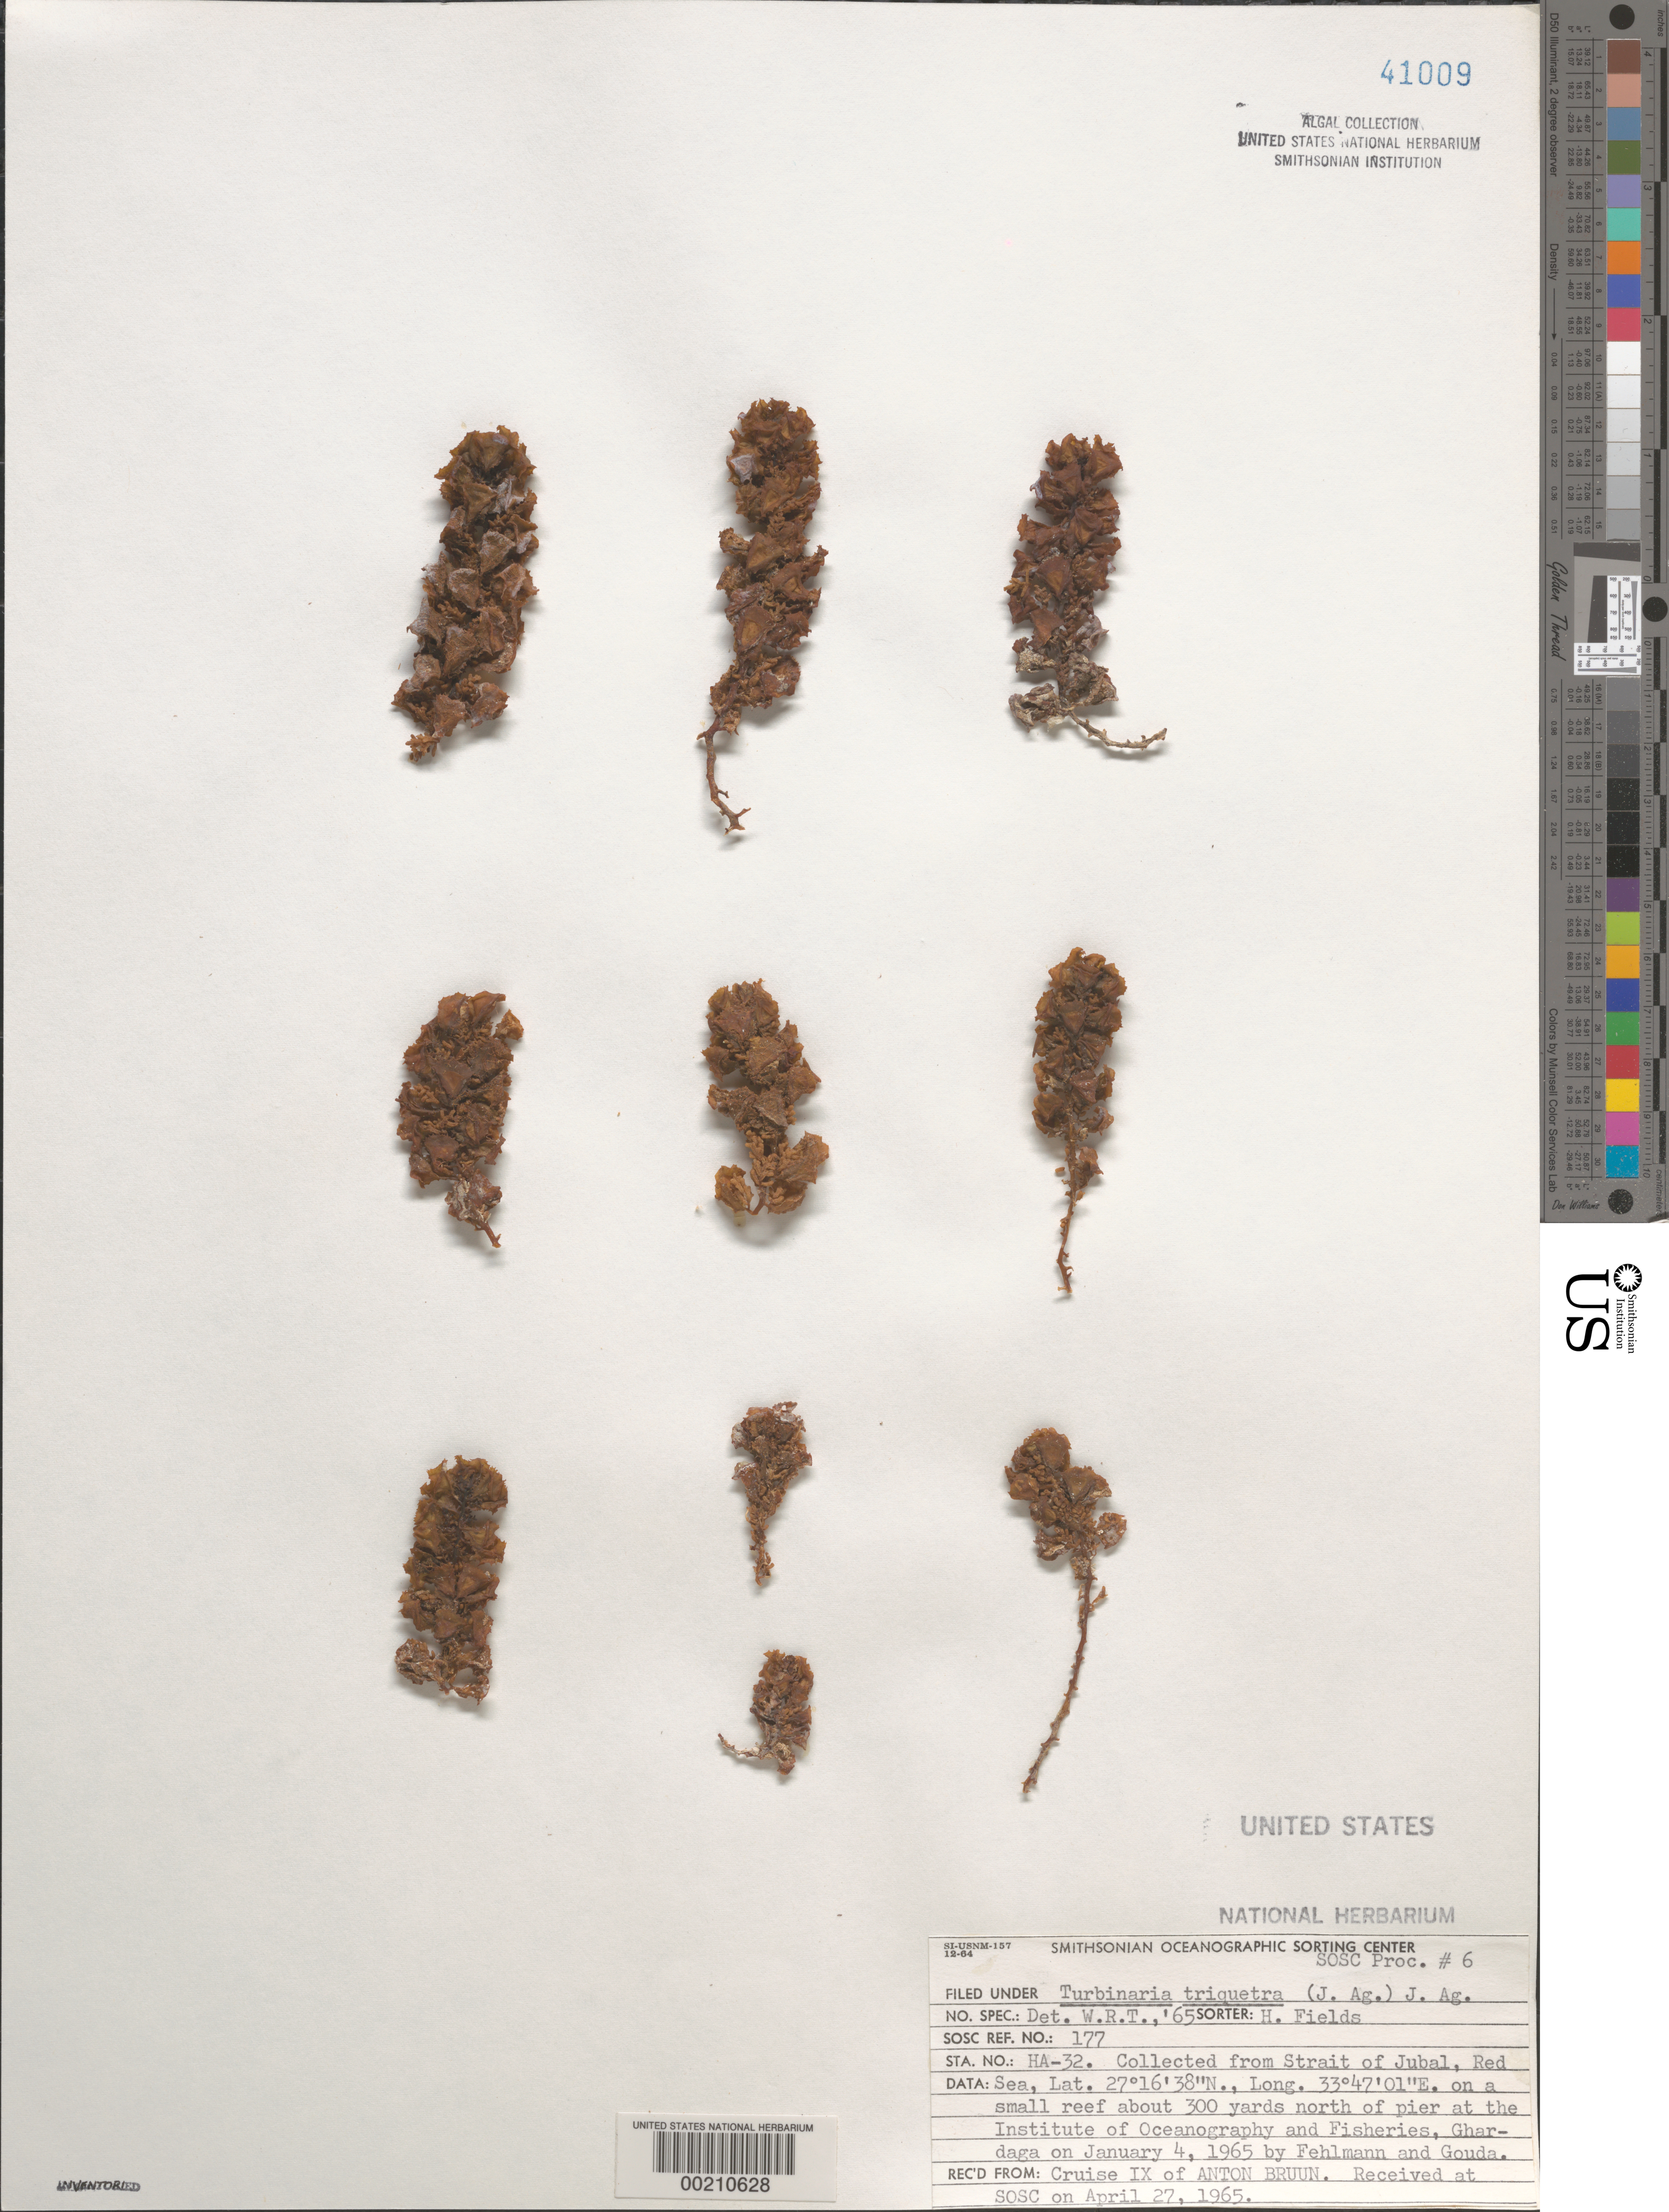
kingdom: Chromista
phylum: Ochrophyta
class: Phaeophyceae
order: Fucales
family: Sargassaceae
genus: Turbinaria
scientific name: Turbinaria triquetra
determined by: Taylor, William R.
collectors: H. Fehlmann & E. J. Gouda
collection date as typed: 04 Jan 1965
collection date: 1965-01-04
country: Egypt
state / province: Al Bahr al Ahmar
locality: Ghardaga, Strait of Jubal, Red Sea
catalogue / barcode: US 41009